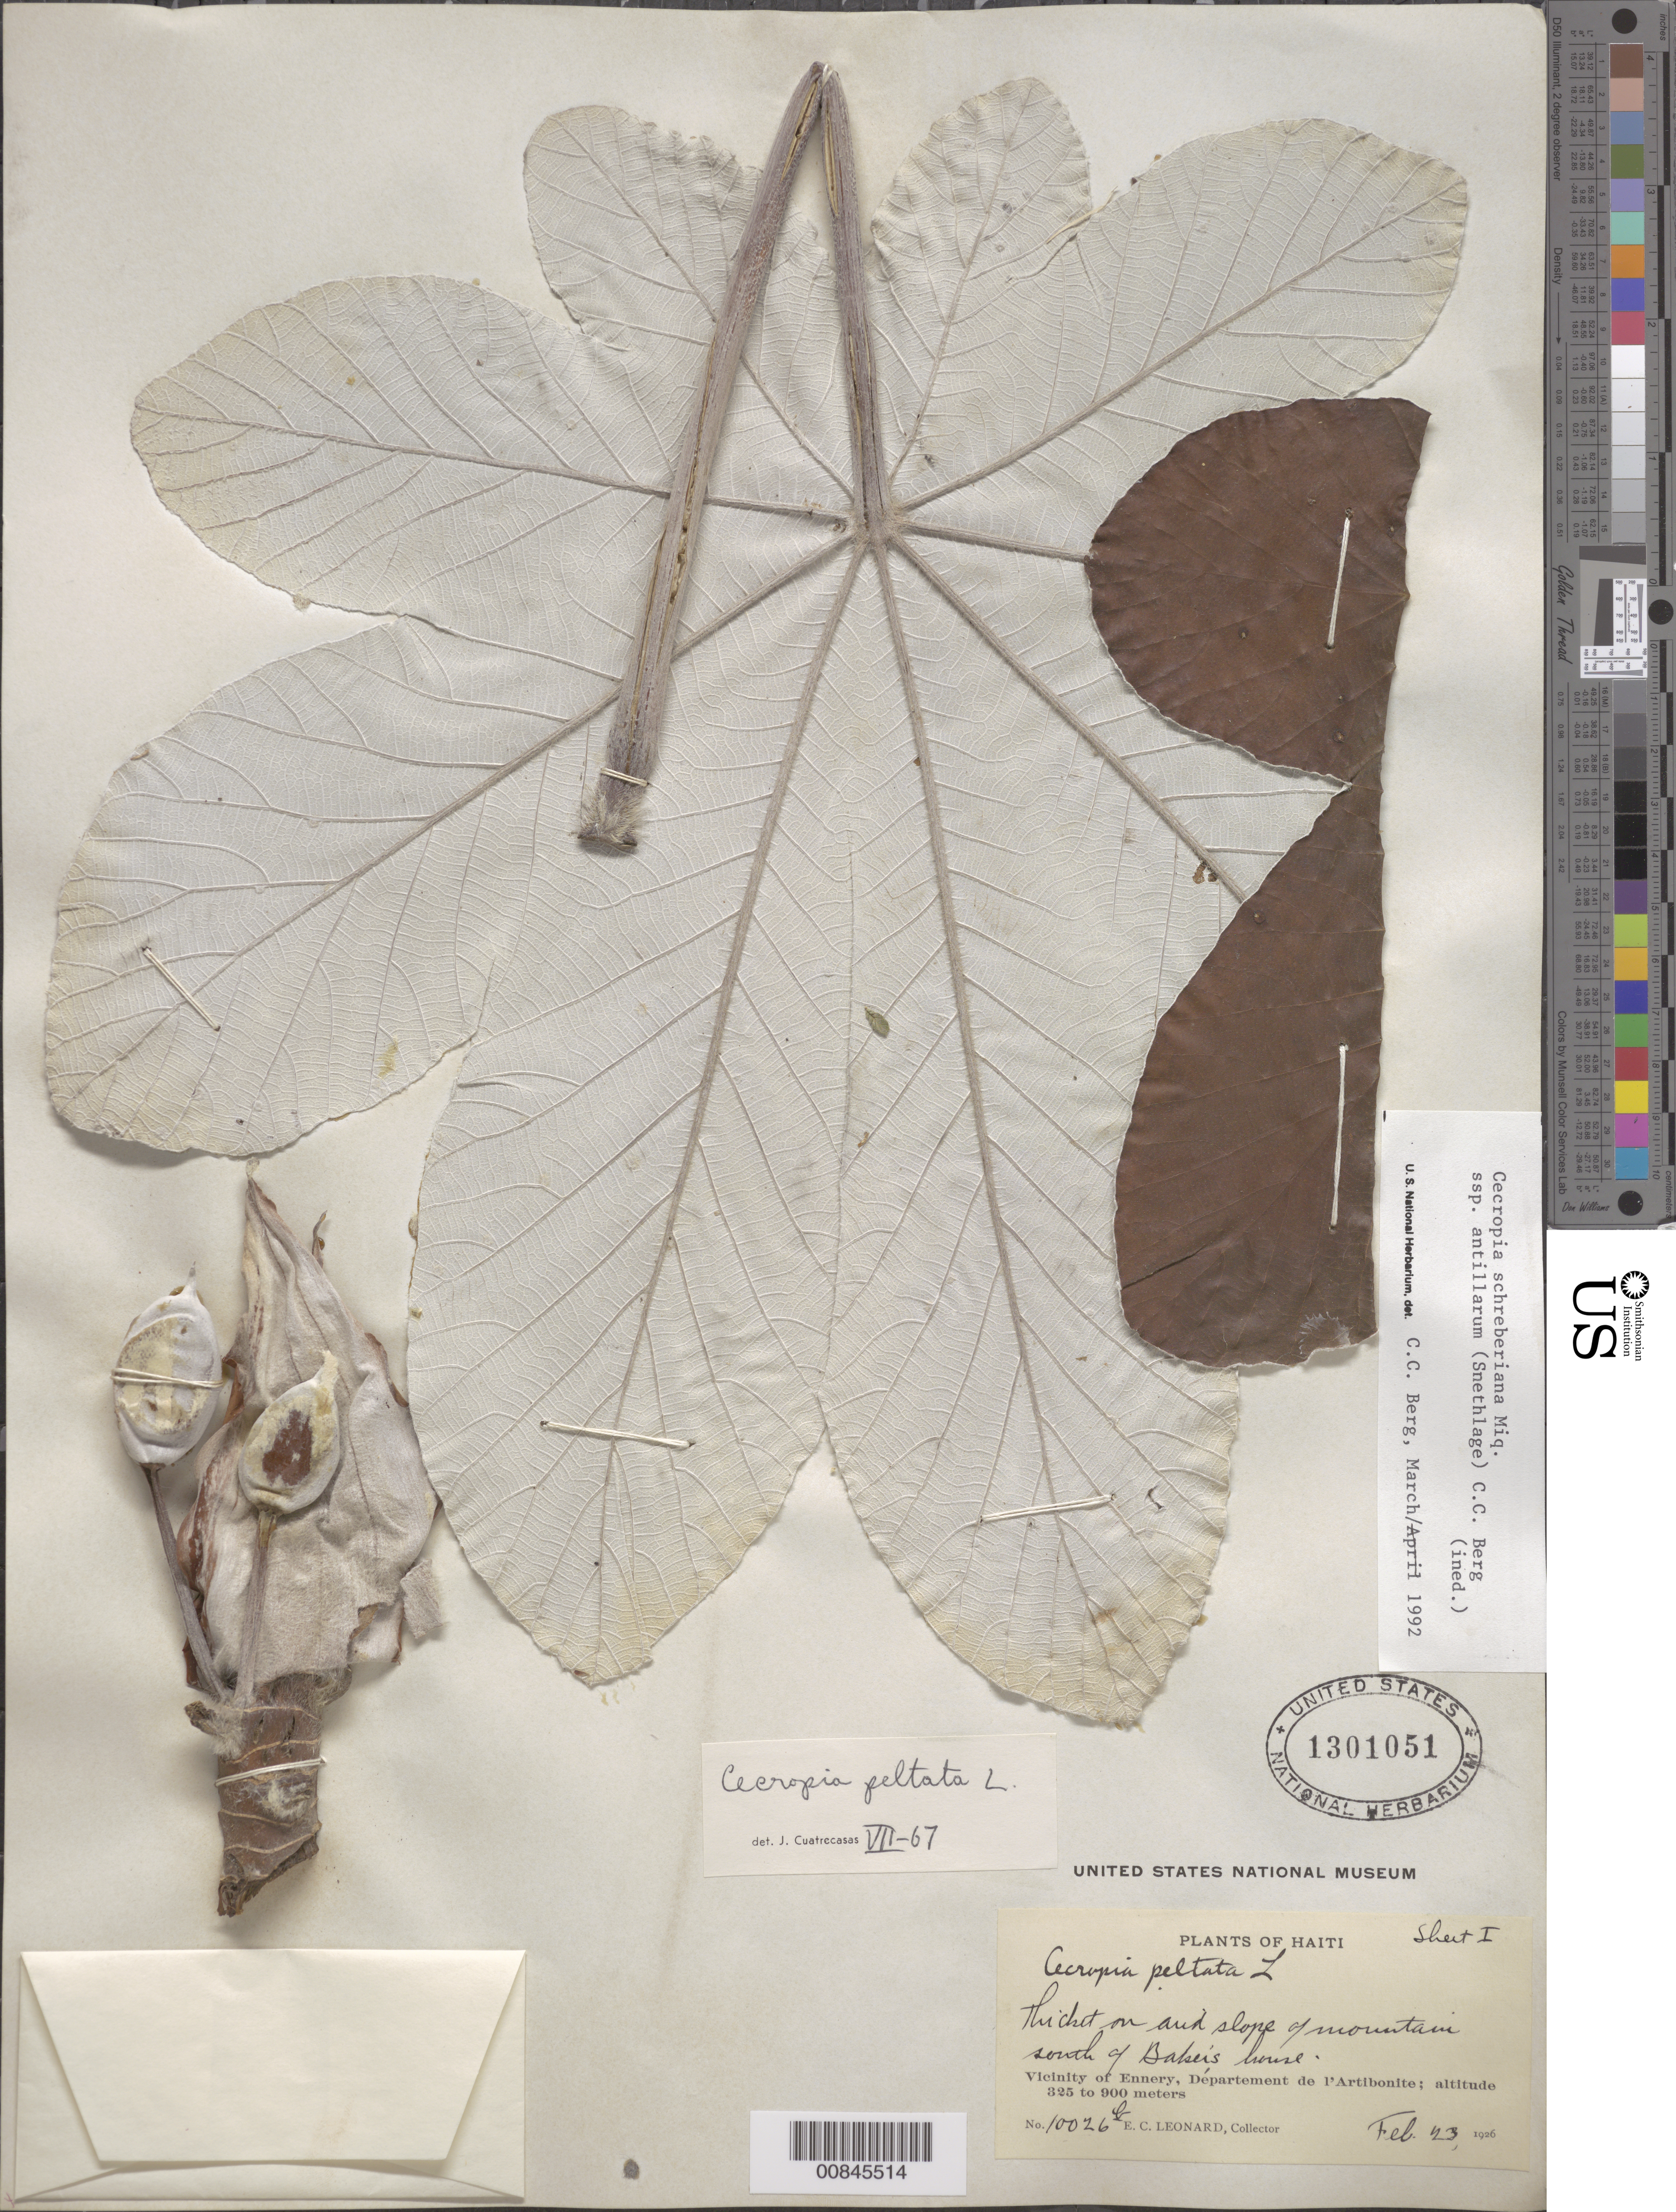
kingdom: Plantae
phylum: Tracheophyta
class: Magnoliopsida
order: Rosales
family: Urticaceae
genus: Cecropia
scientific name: Cecropia schreberiana subsp. antillarum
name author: (Snethl.) C.C. Berg & P. Franco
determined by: Berg, C. C.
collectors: E. C. Leonard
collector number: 10026b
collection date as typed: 23 Feb 1926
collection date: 1926-02-23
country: Haiti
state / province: Artibonite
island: Hispaniola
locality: Thicket on and slope of mountain south of Baker's house. Vicinity of Ennery.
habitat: Thicket on and slope of mountain.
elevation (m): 325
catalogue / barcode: US 1301051